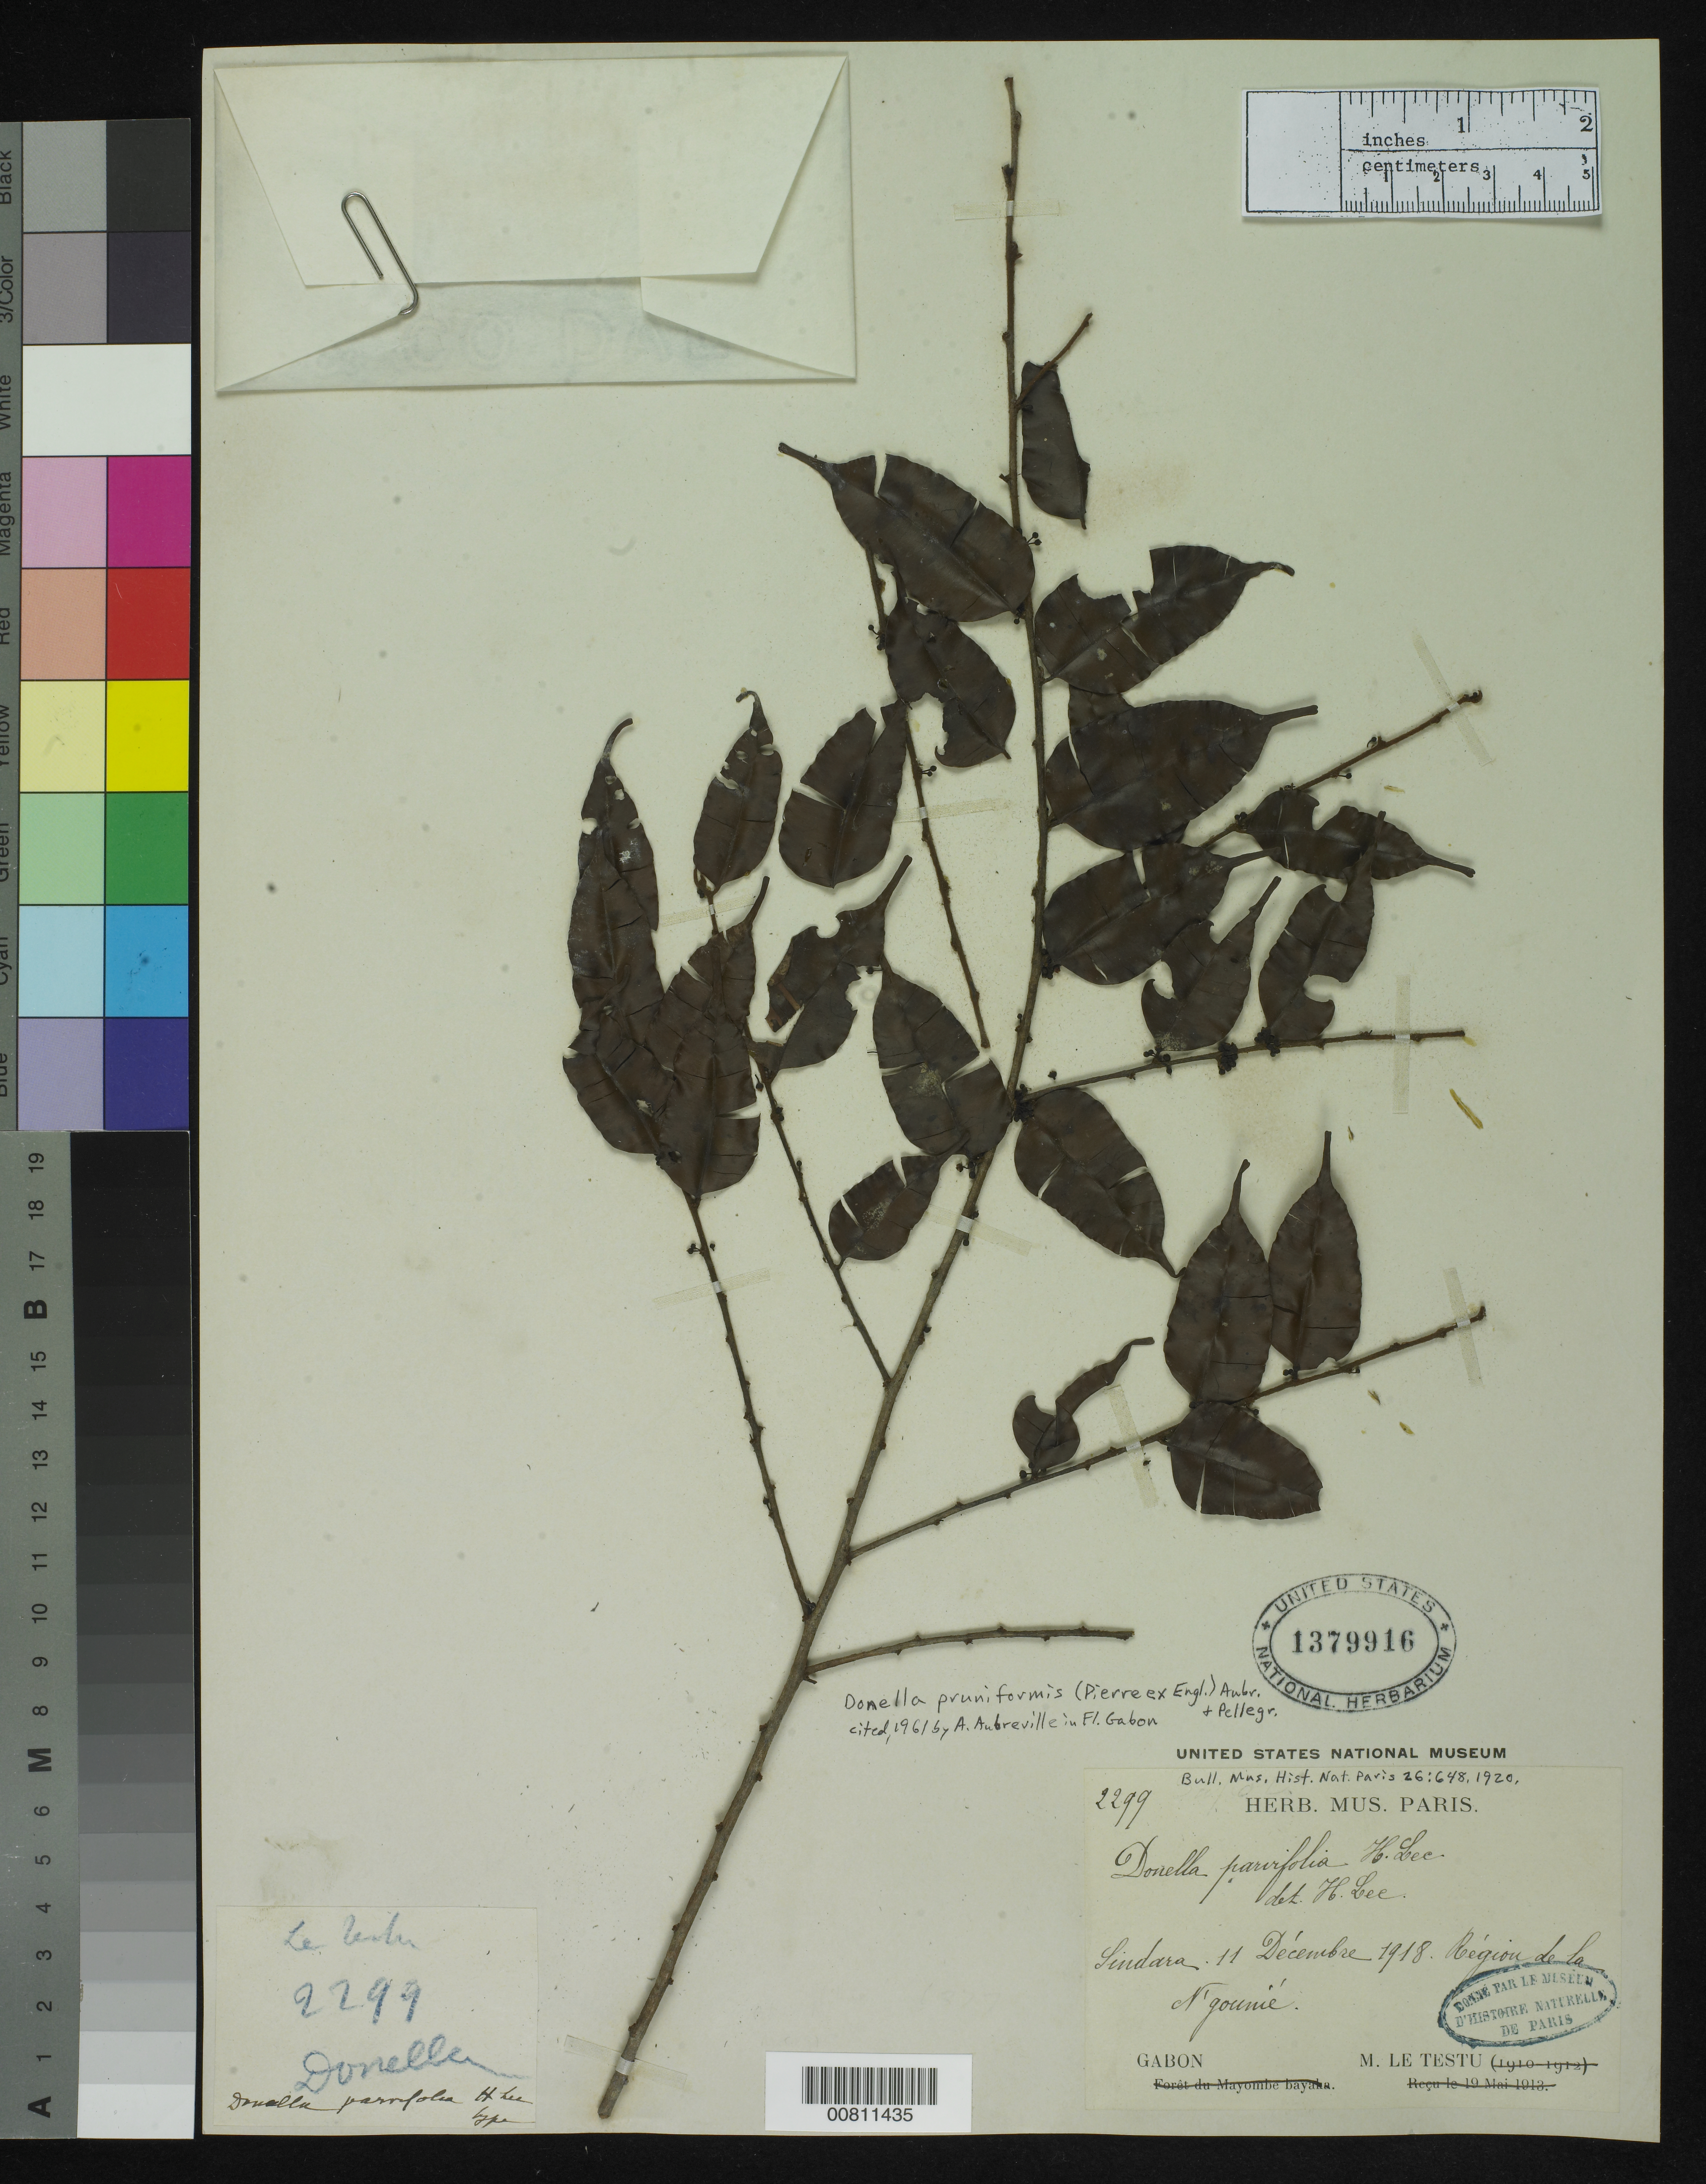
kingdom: Plantae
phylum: Tracheophyta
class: Magnoliopsida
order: Ericales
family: Sapotaceae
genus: Donella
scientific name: Donella parvifolia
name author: Lecomte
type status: Isotype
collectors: G. Le Testu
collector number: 2299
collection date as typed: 11 Dec 1918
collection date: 1918-12-11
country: Gabon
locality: Région de la N'gounié [protologue: "région de la Ngounyé"].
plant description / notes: Cited 1961 by A. Aubreville in Fl. Gabon.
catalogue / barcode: US 1379916